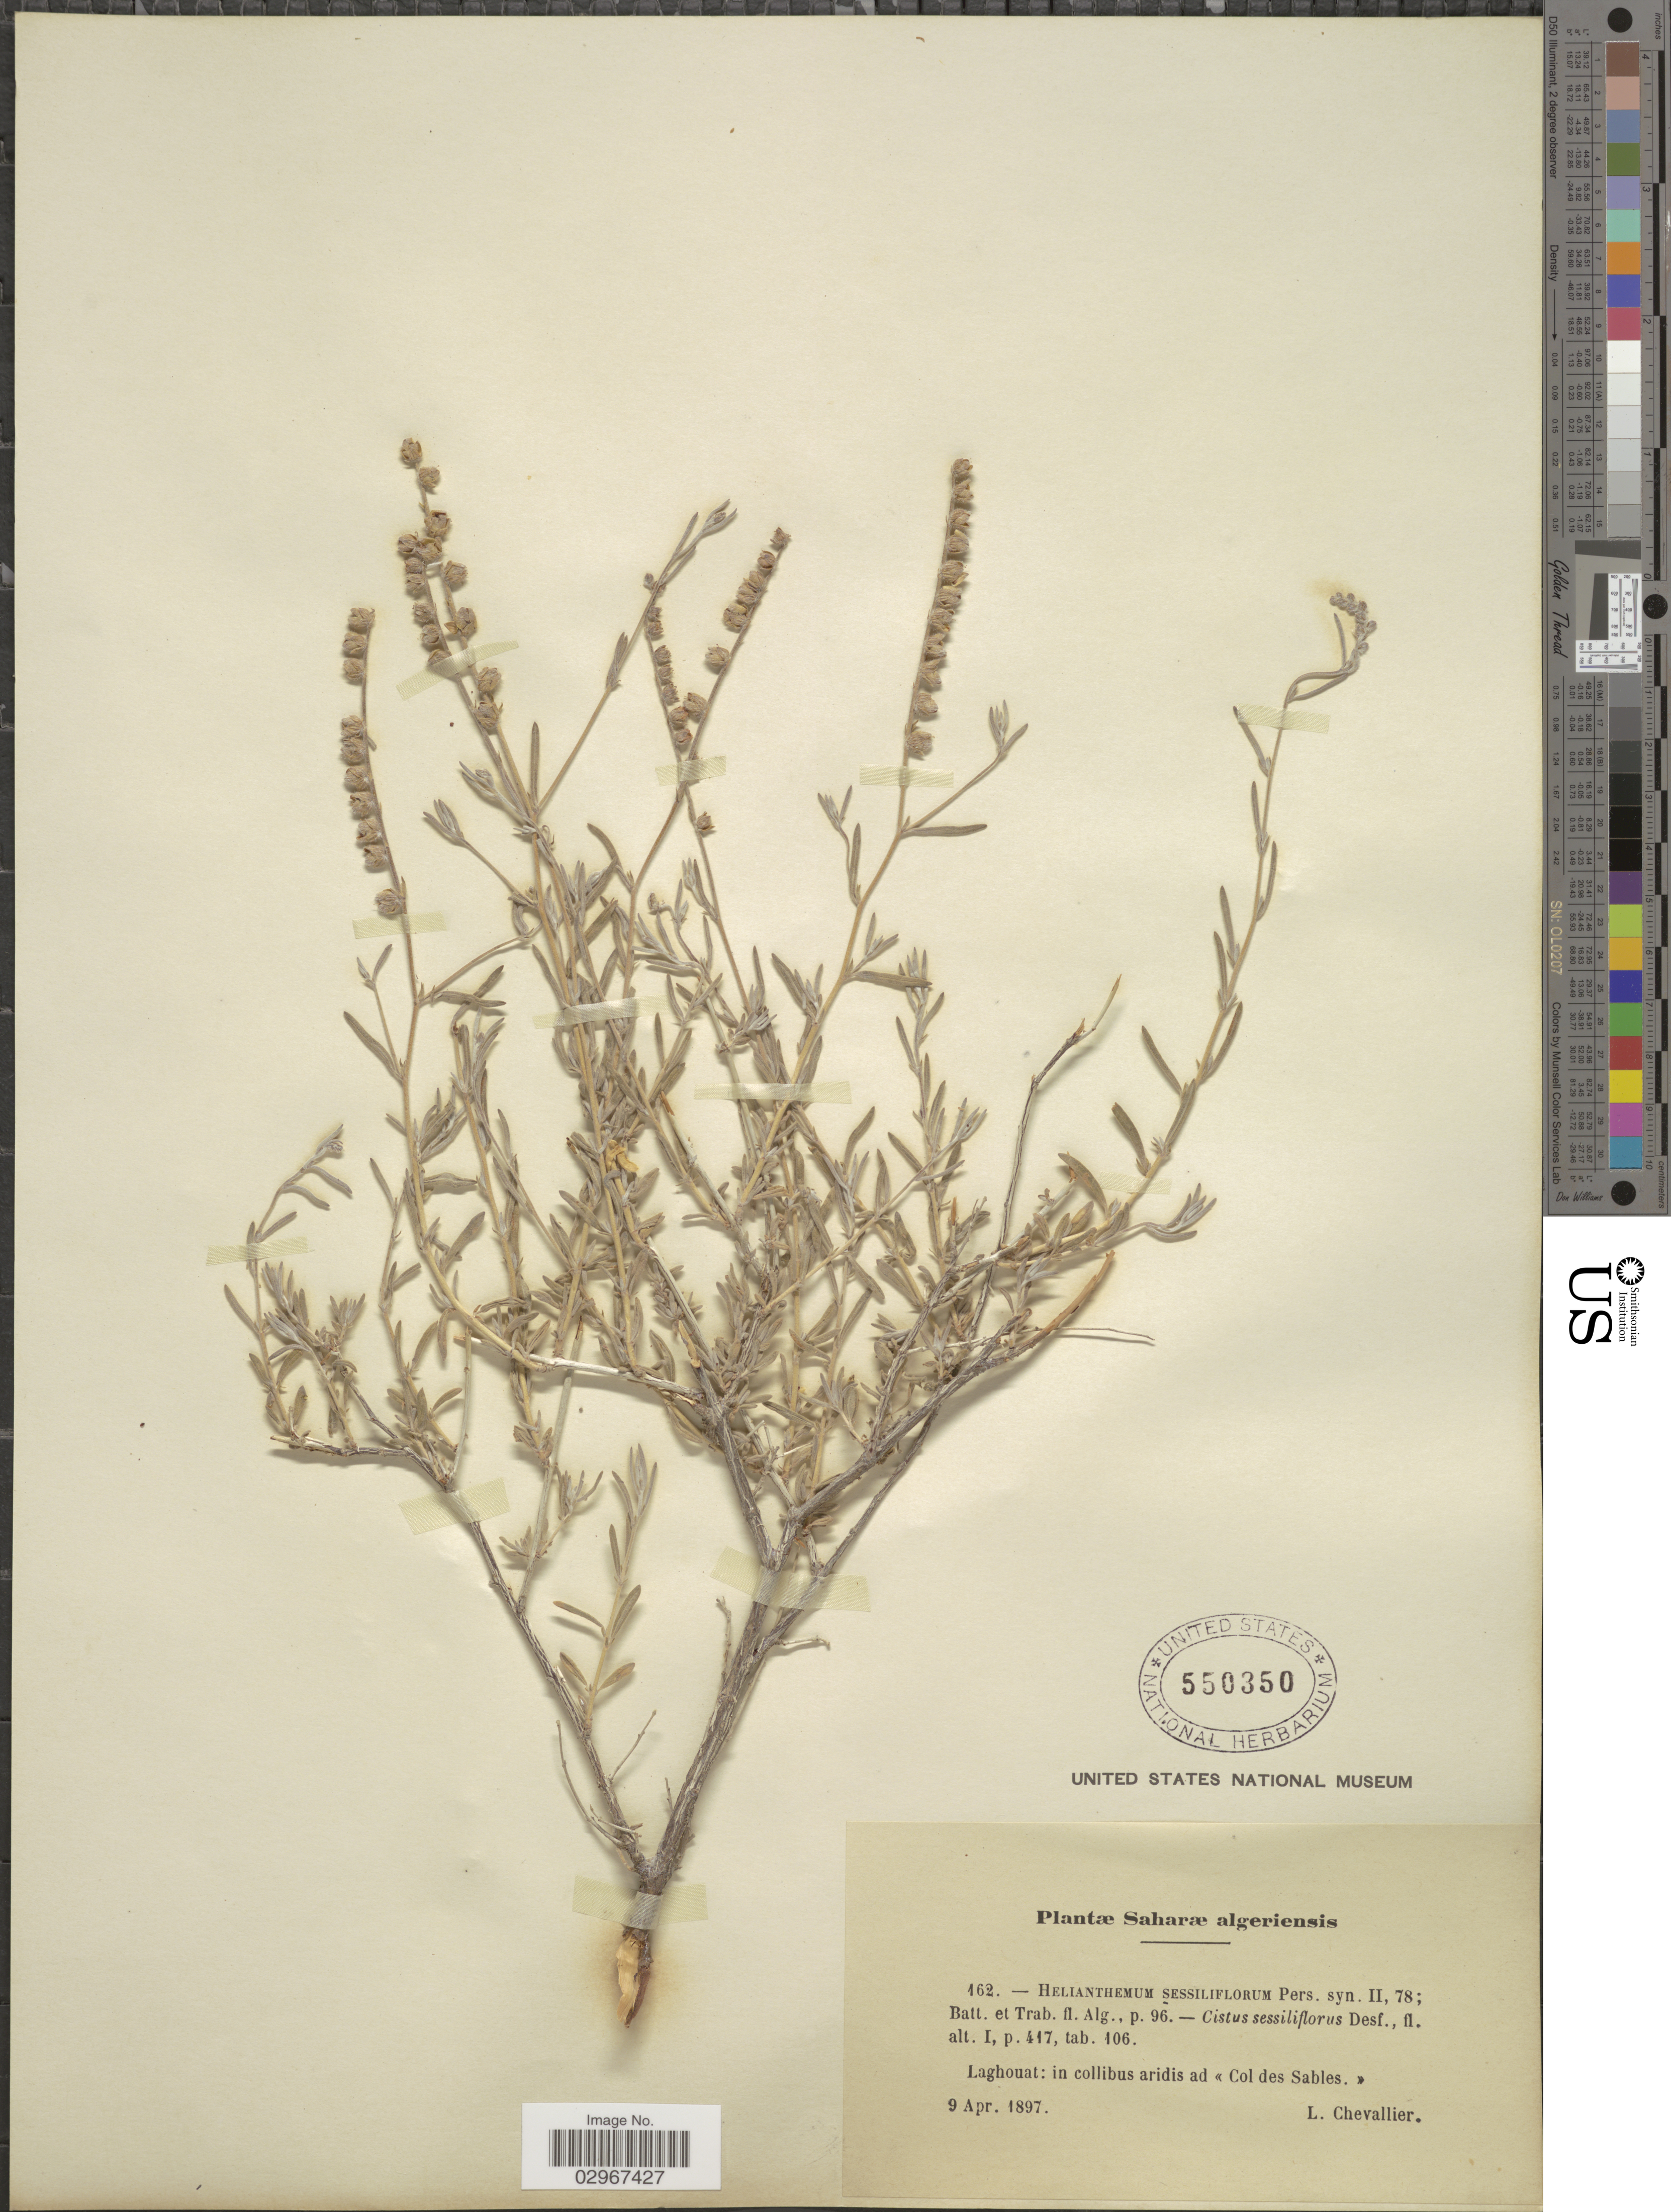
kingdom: Plantae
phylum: Tracheophyta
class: Magnoliopsida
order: Malvales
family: Cistaceae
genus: Helianthemum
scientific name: Helianthemum sessiliflorum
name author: (Desf.) Pers.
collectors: L. Chevallier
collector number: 162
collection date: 1897-04-09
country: Algeria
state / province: Laghouat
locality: Saharæ algeriensis. In collibus aridis ad << Col des Sables.>>.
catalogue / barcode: US 550350